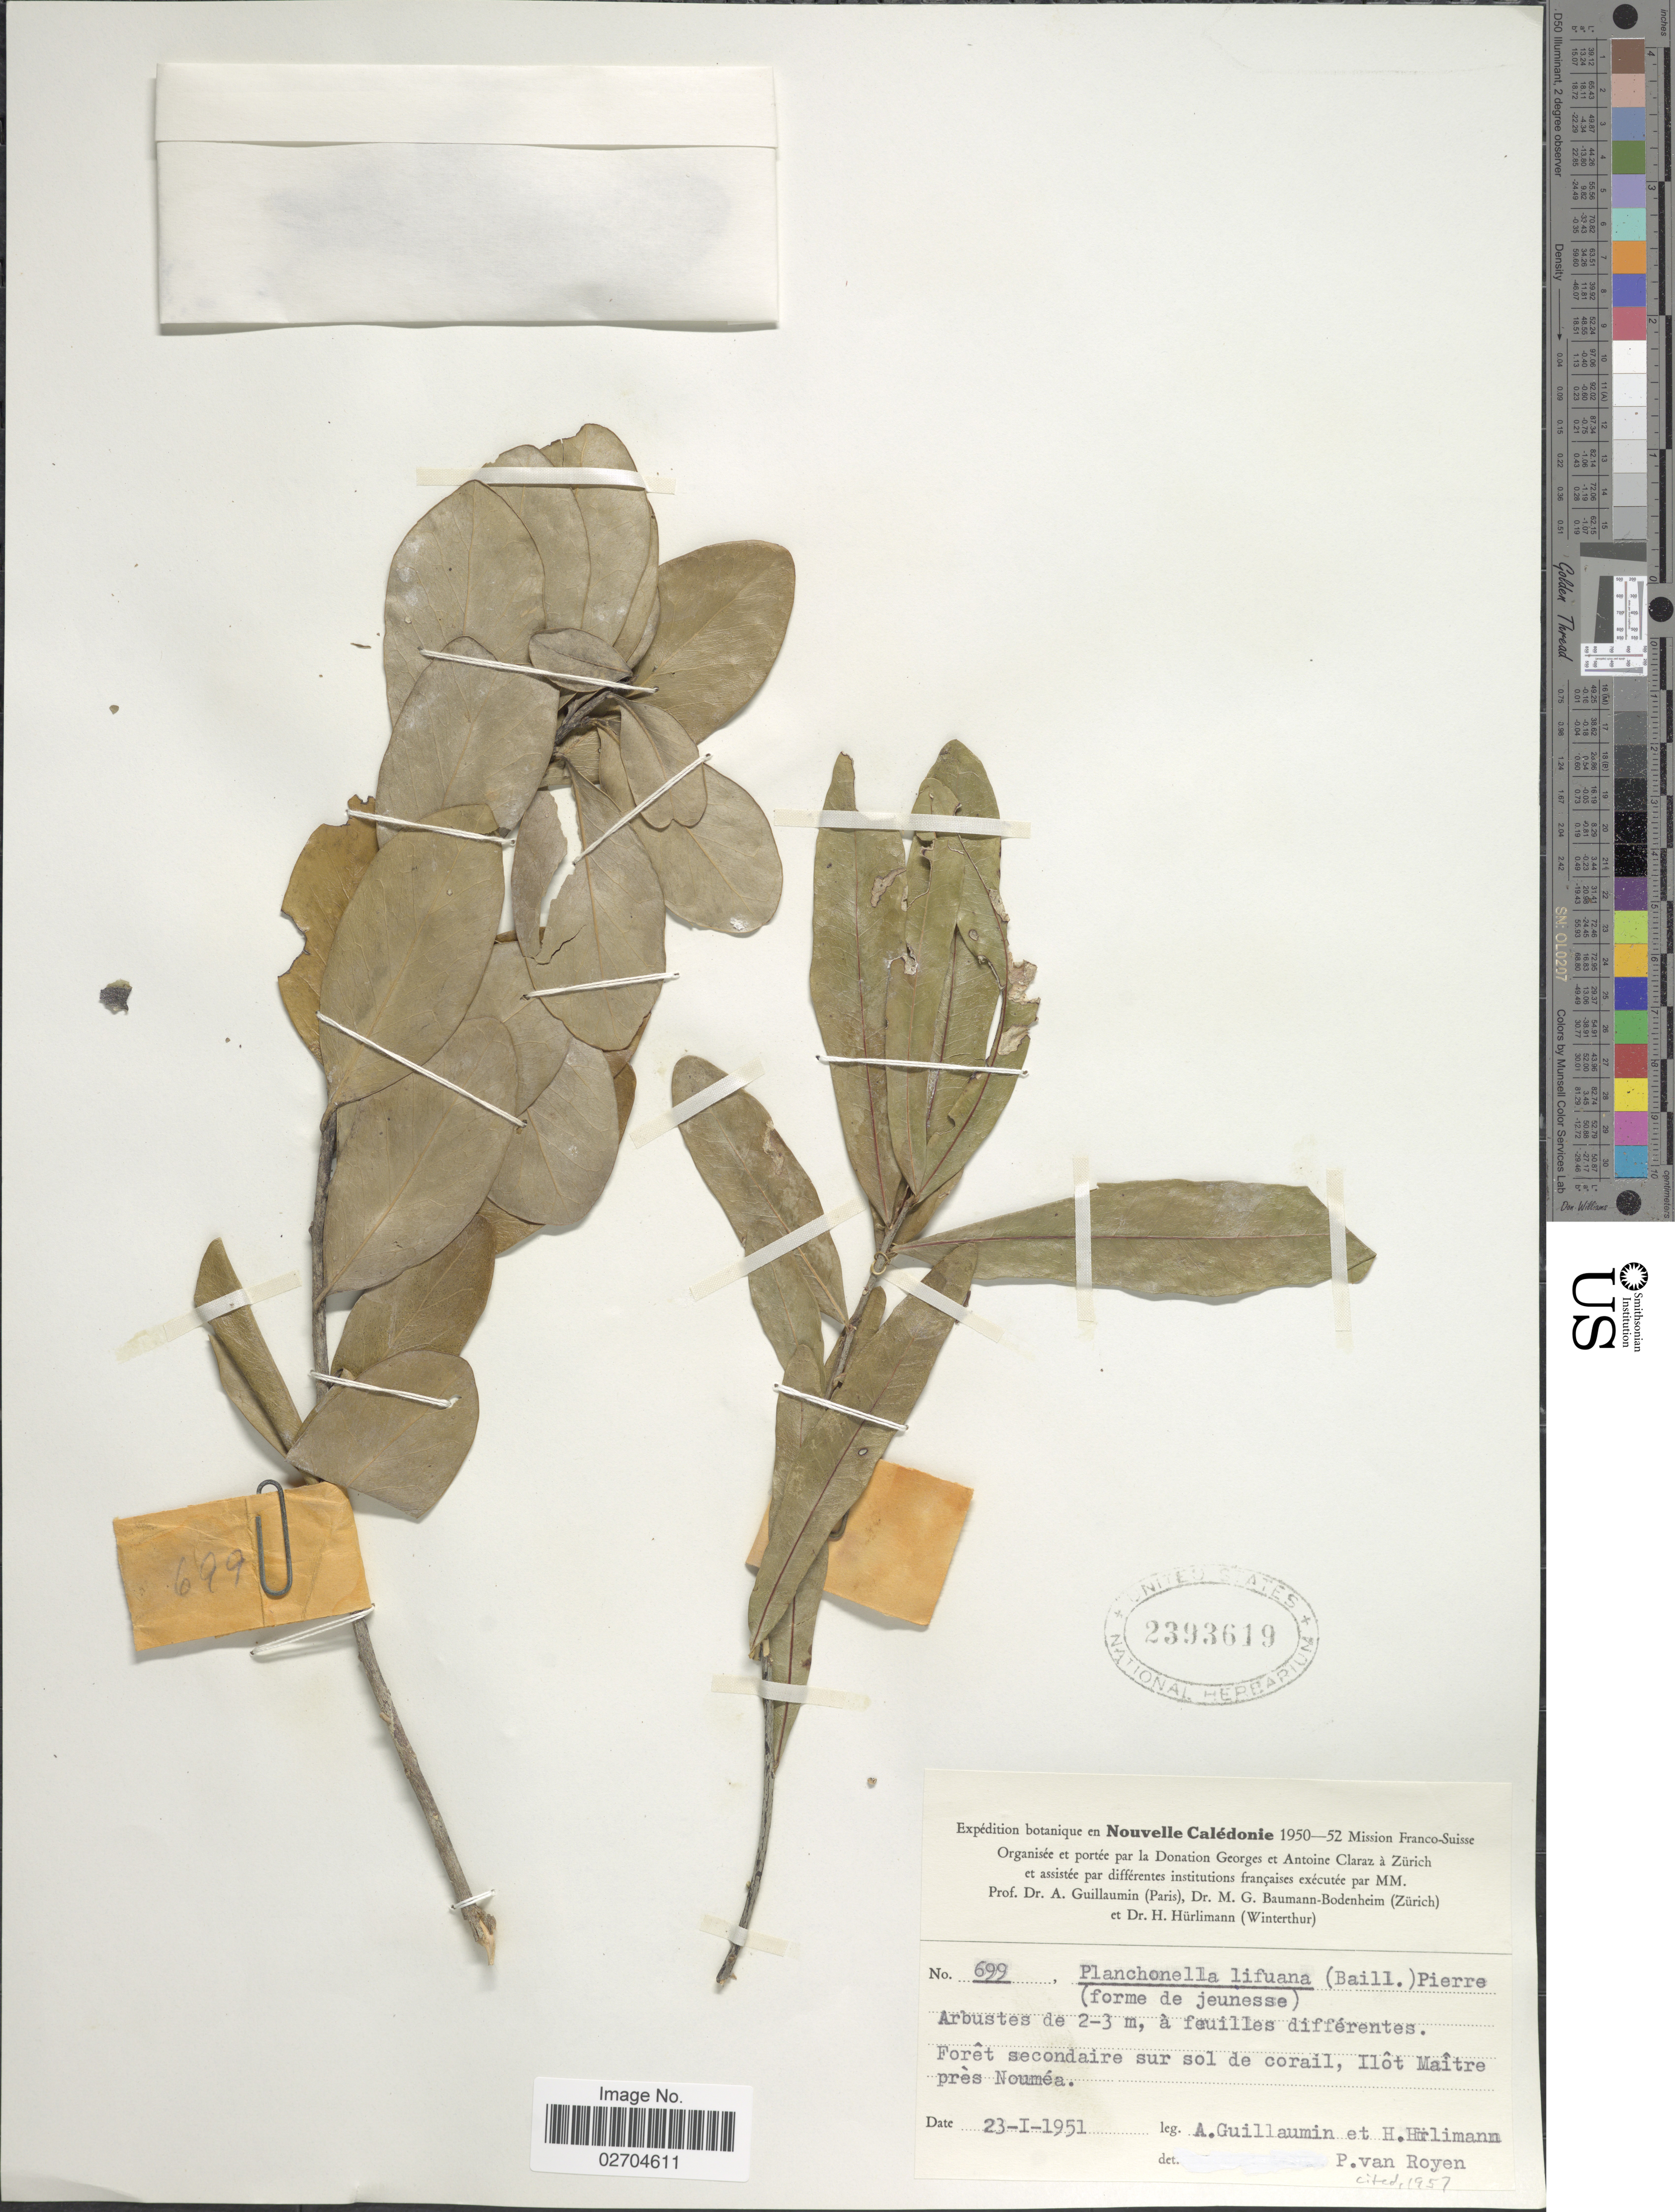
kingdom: Plantae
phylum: Tracheophyta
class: Magnoliopsida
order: Ericales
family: Sapotaceae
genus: Planchonella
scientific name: Planchonella laetevirens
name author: (Baill.) Pierre ex Dubard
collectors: A. Guillaumin & H. Hürlimann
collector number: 699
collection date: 1951-01-23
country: New Caledonia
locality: Nouvelle Caledonie. Ilot Maitre pres Noumea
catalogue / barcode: US 2393619